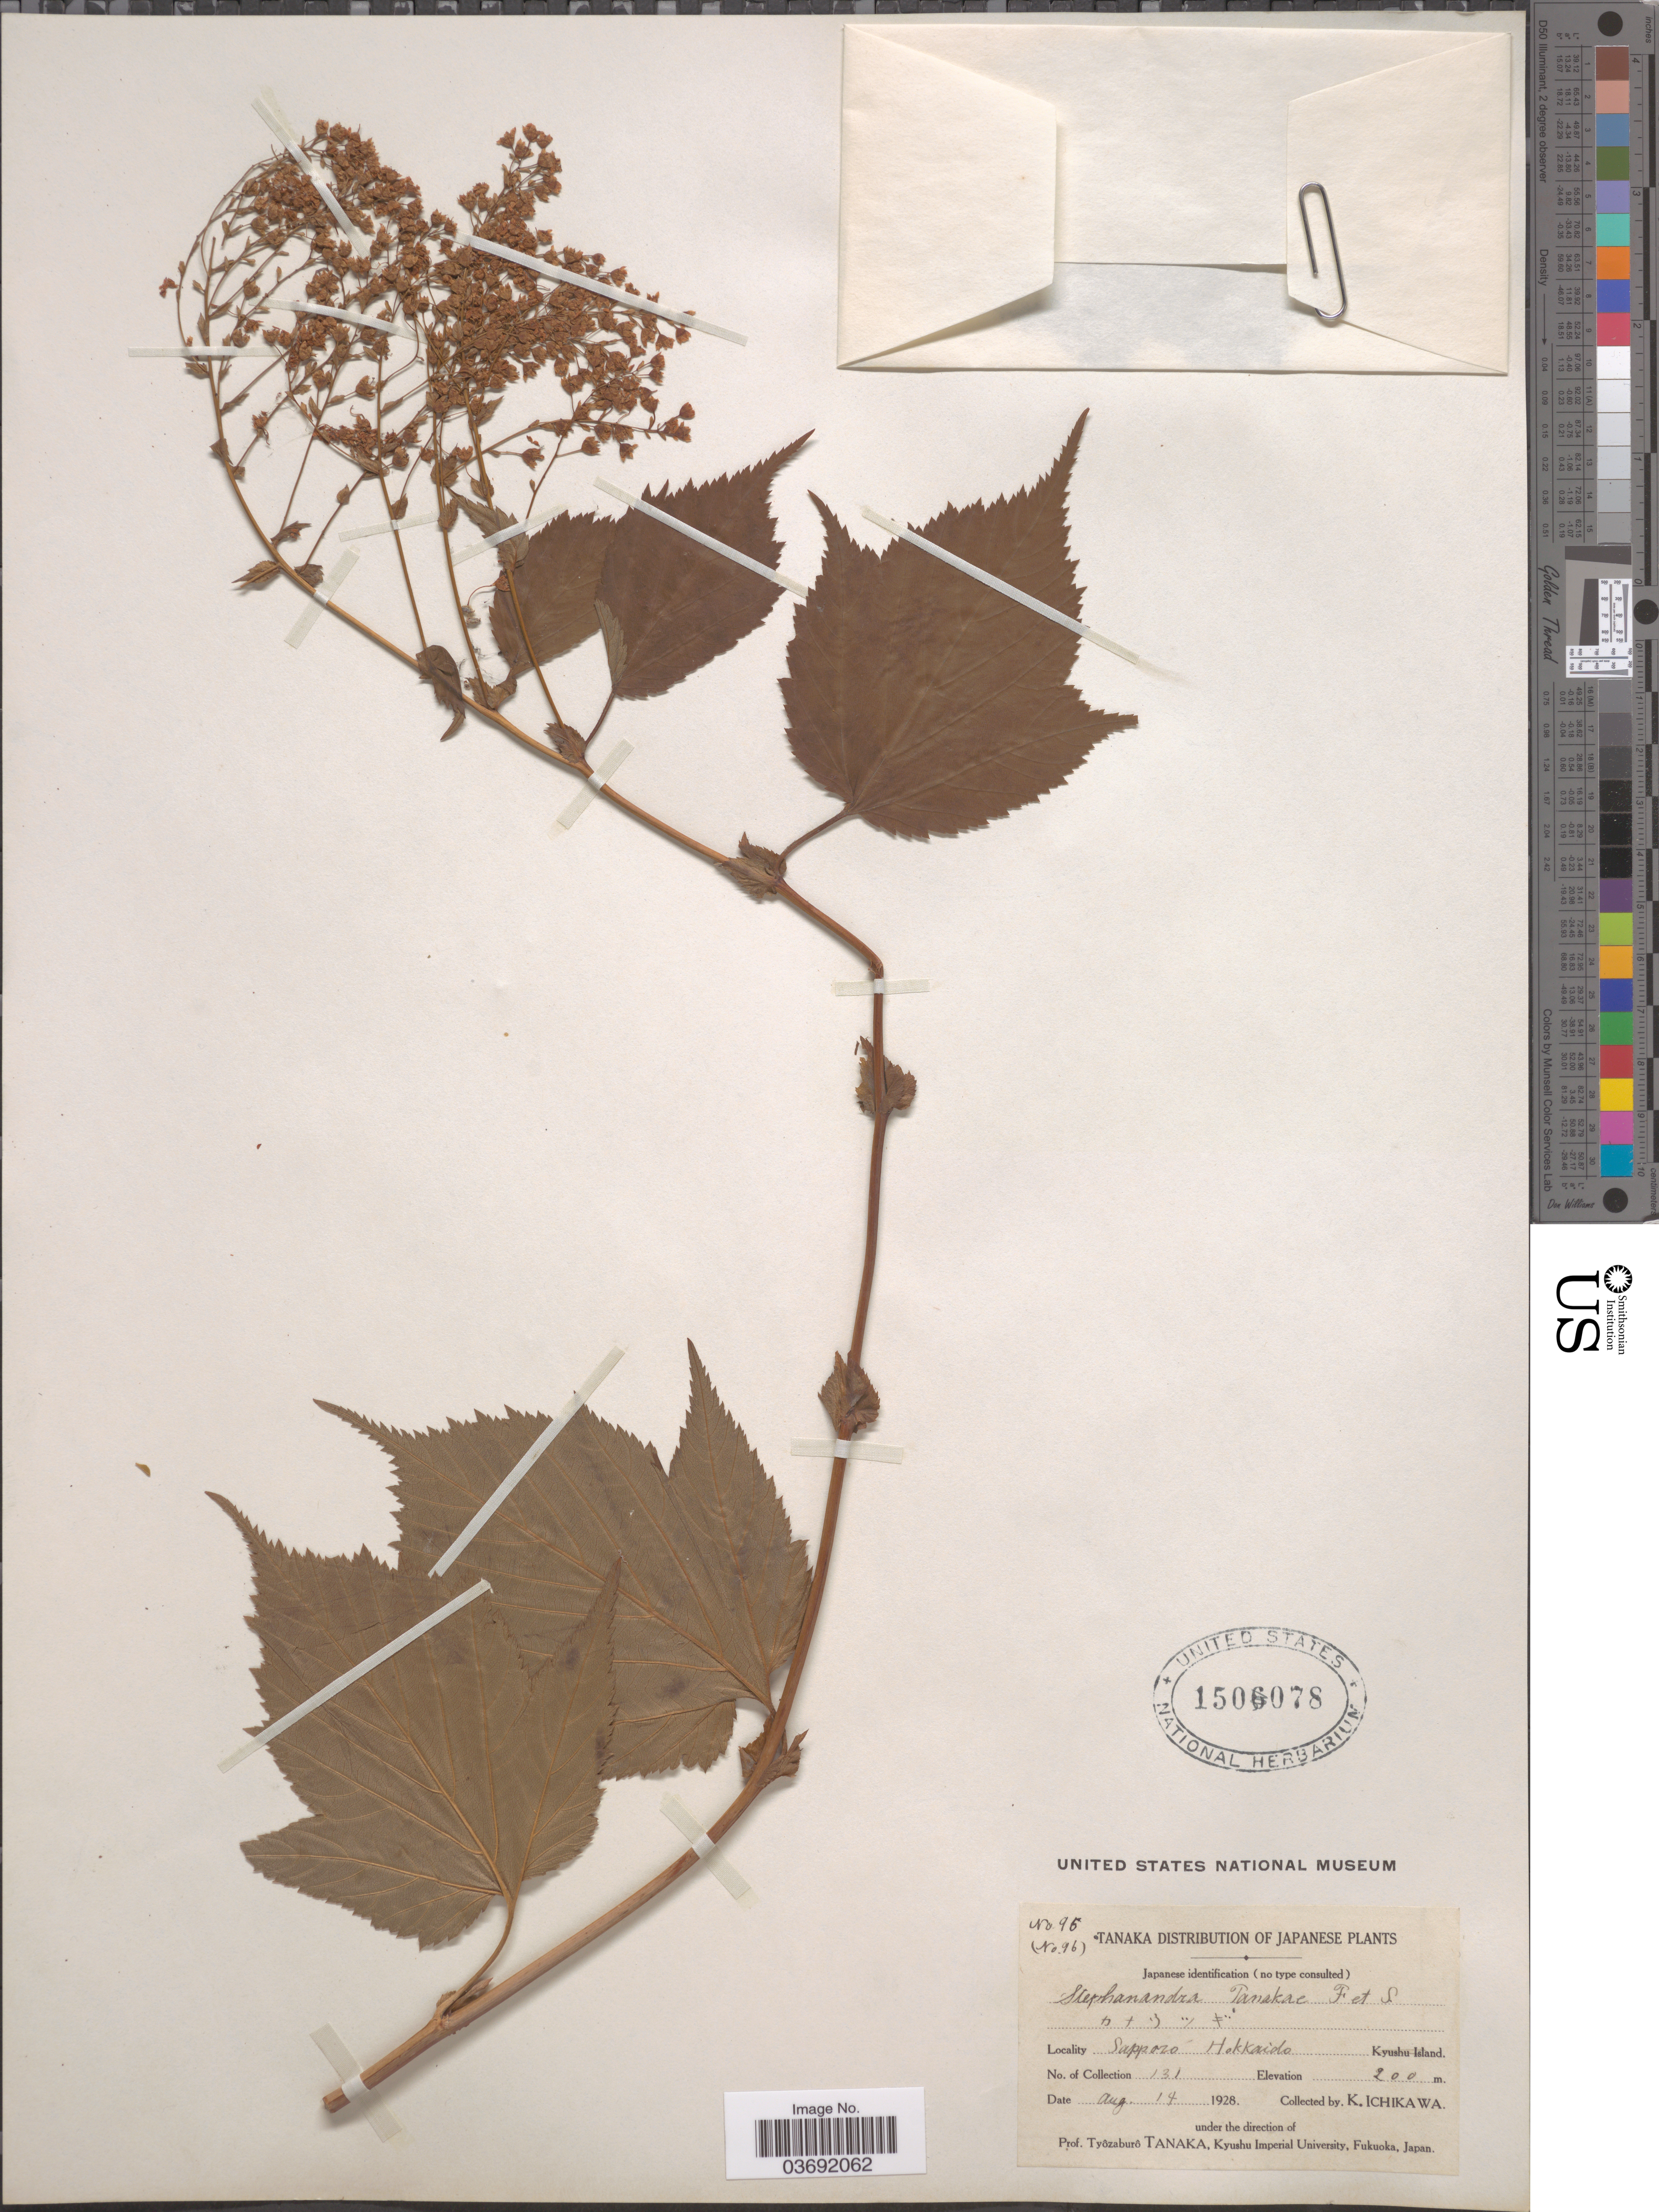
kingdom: Plantae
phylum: Tracheophyta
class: Magnoliopsida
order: Rosales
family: Rosaceae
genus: Neillia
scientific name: Neillia tanakae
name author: (Franch. & Sav.) Franch. & Sav. ex S.H. Oh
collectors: K. Ichikawa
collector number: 131/95?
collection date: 1928-08-14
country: Japan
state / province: Hokkaidō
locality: Sapporo Hokkaido Kyushu Island [unsure placement]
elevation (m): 200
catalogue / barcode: US 150078